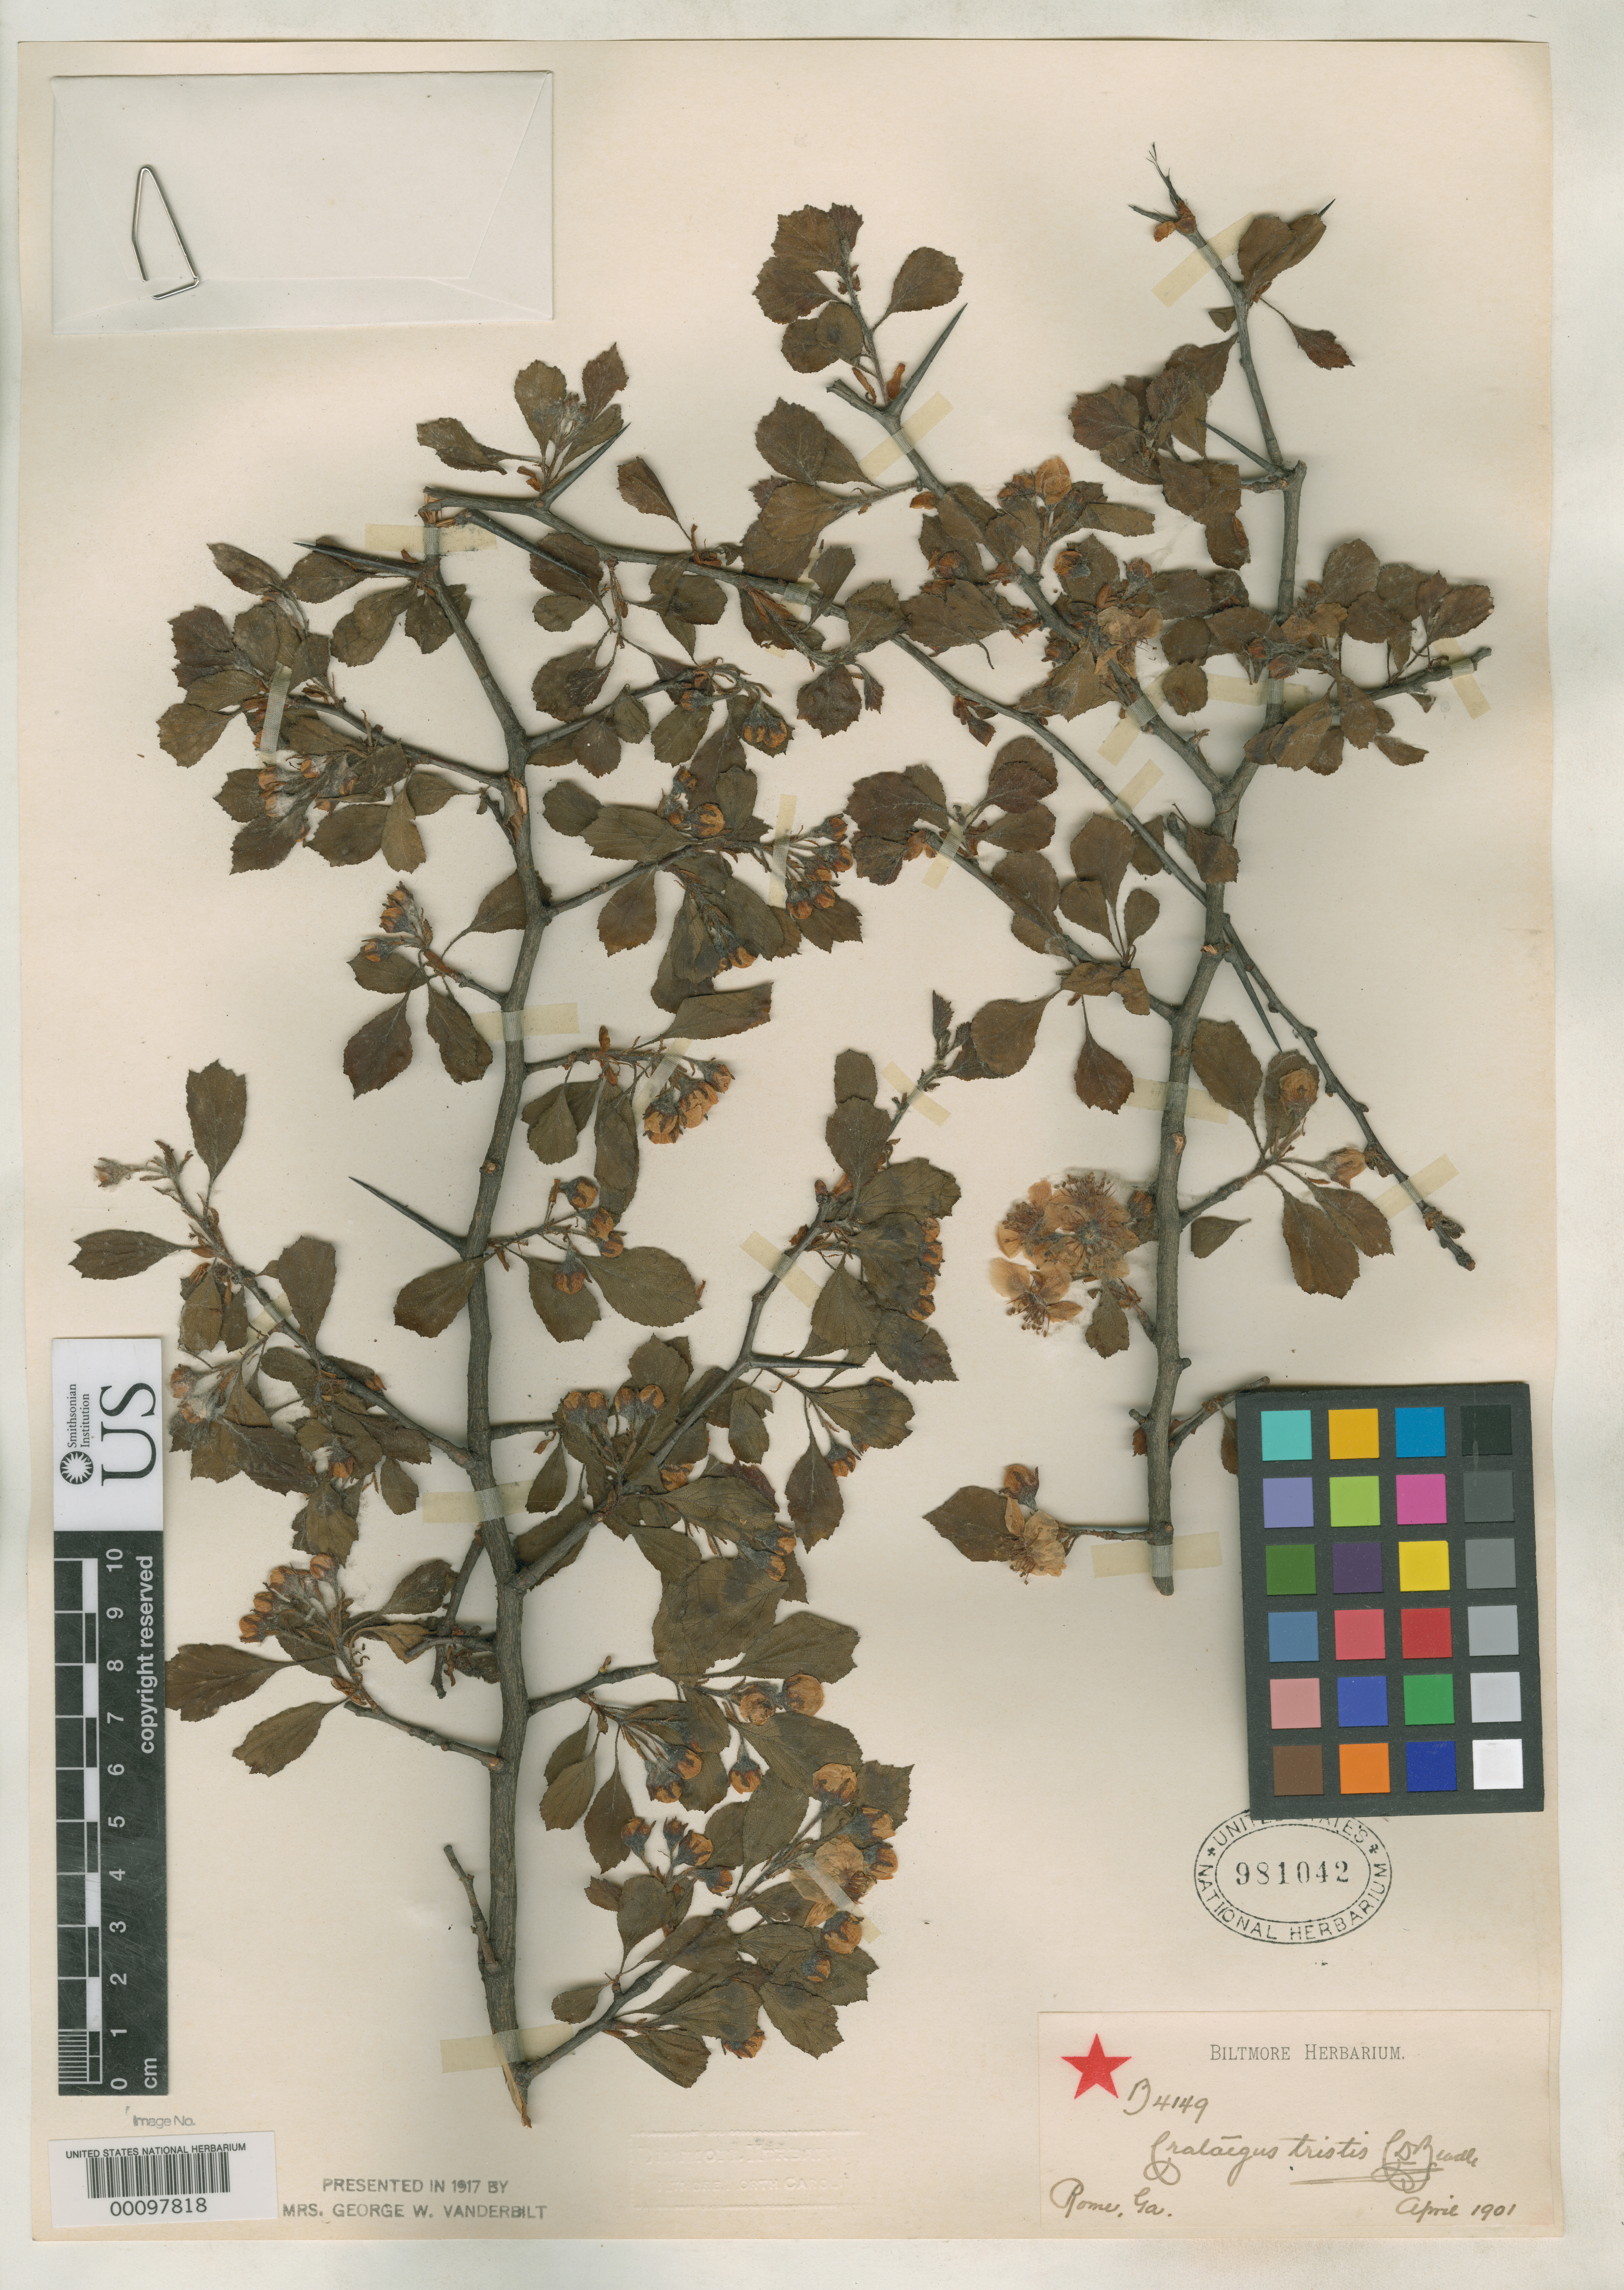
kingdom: Plantae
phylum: Tracheophyta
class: Magnoliopsida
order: Rosales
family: Rosaceae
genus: Crataegus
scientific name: Crataegus tristis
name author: Beadle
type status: Syntype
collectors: ex herb. Biltmore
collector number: B 4149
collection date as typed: Apr 1901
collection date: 1901-04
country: United States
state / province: Georgia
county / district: Floyd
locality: Rome.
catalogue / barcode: US 981042